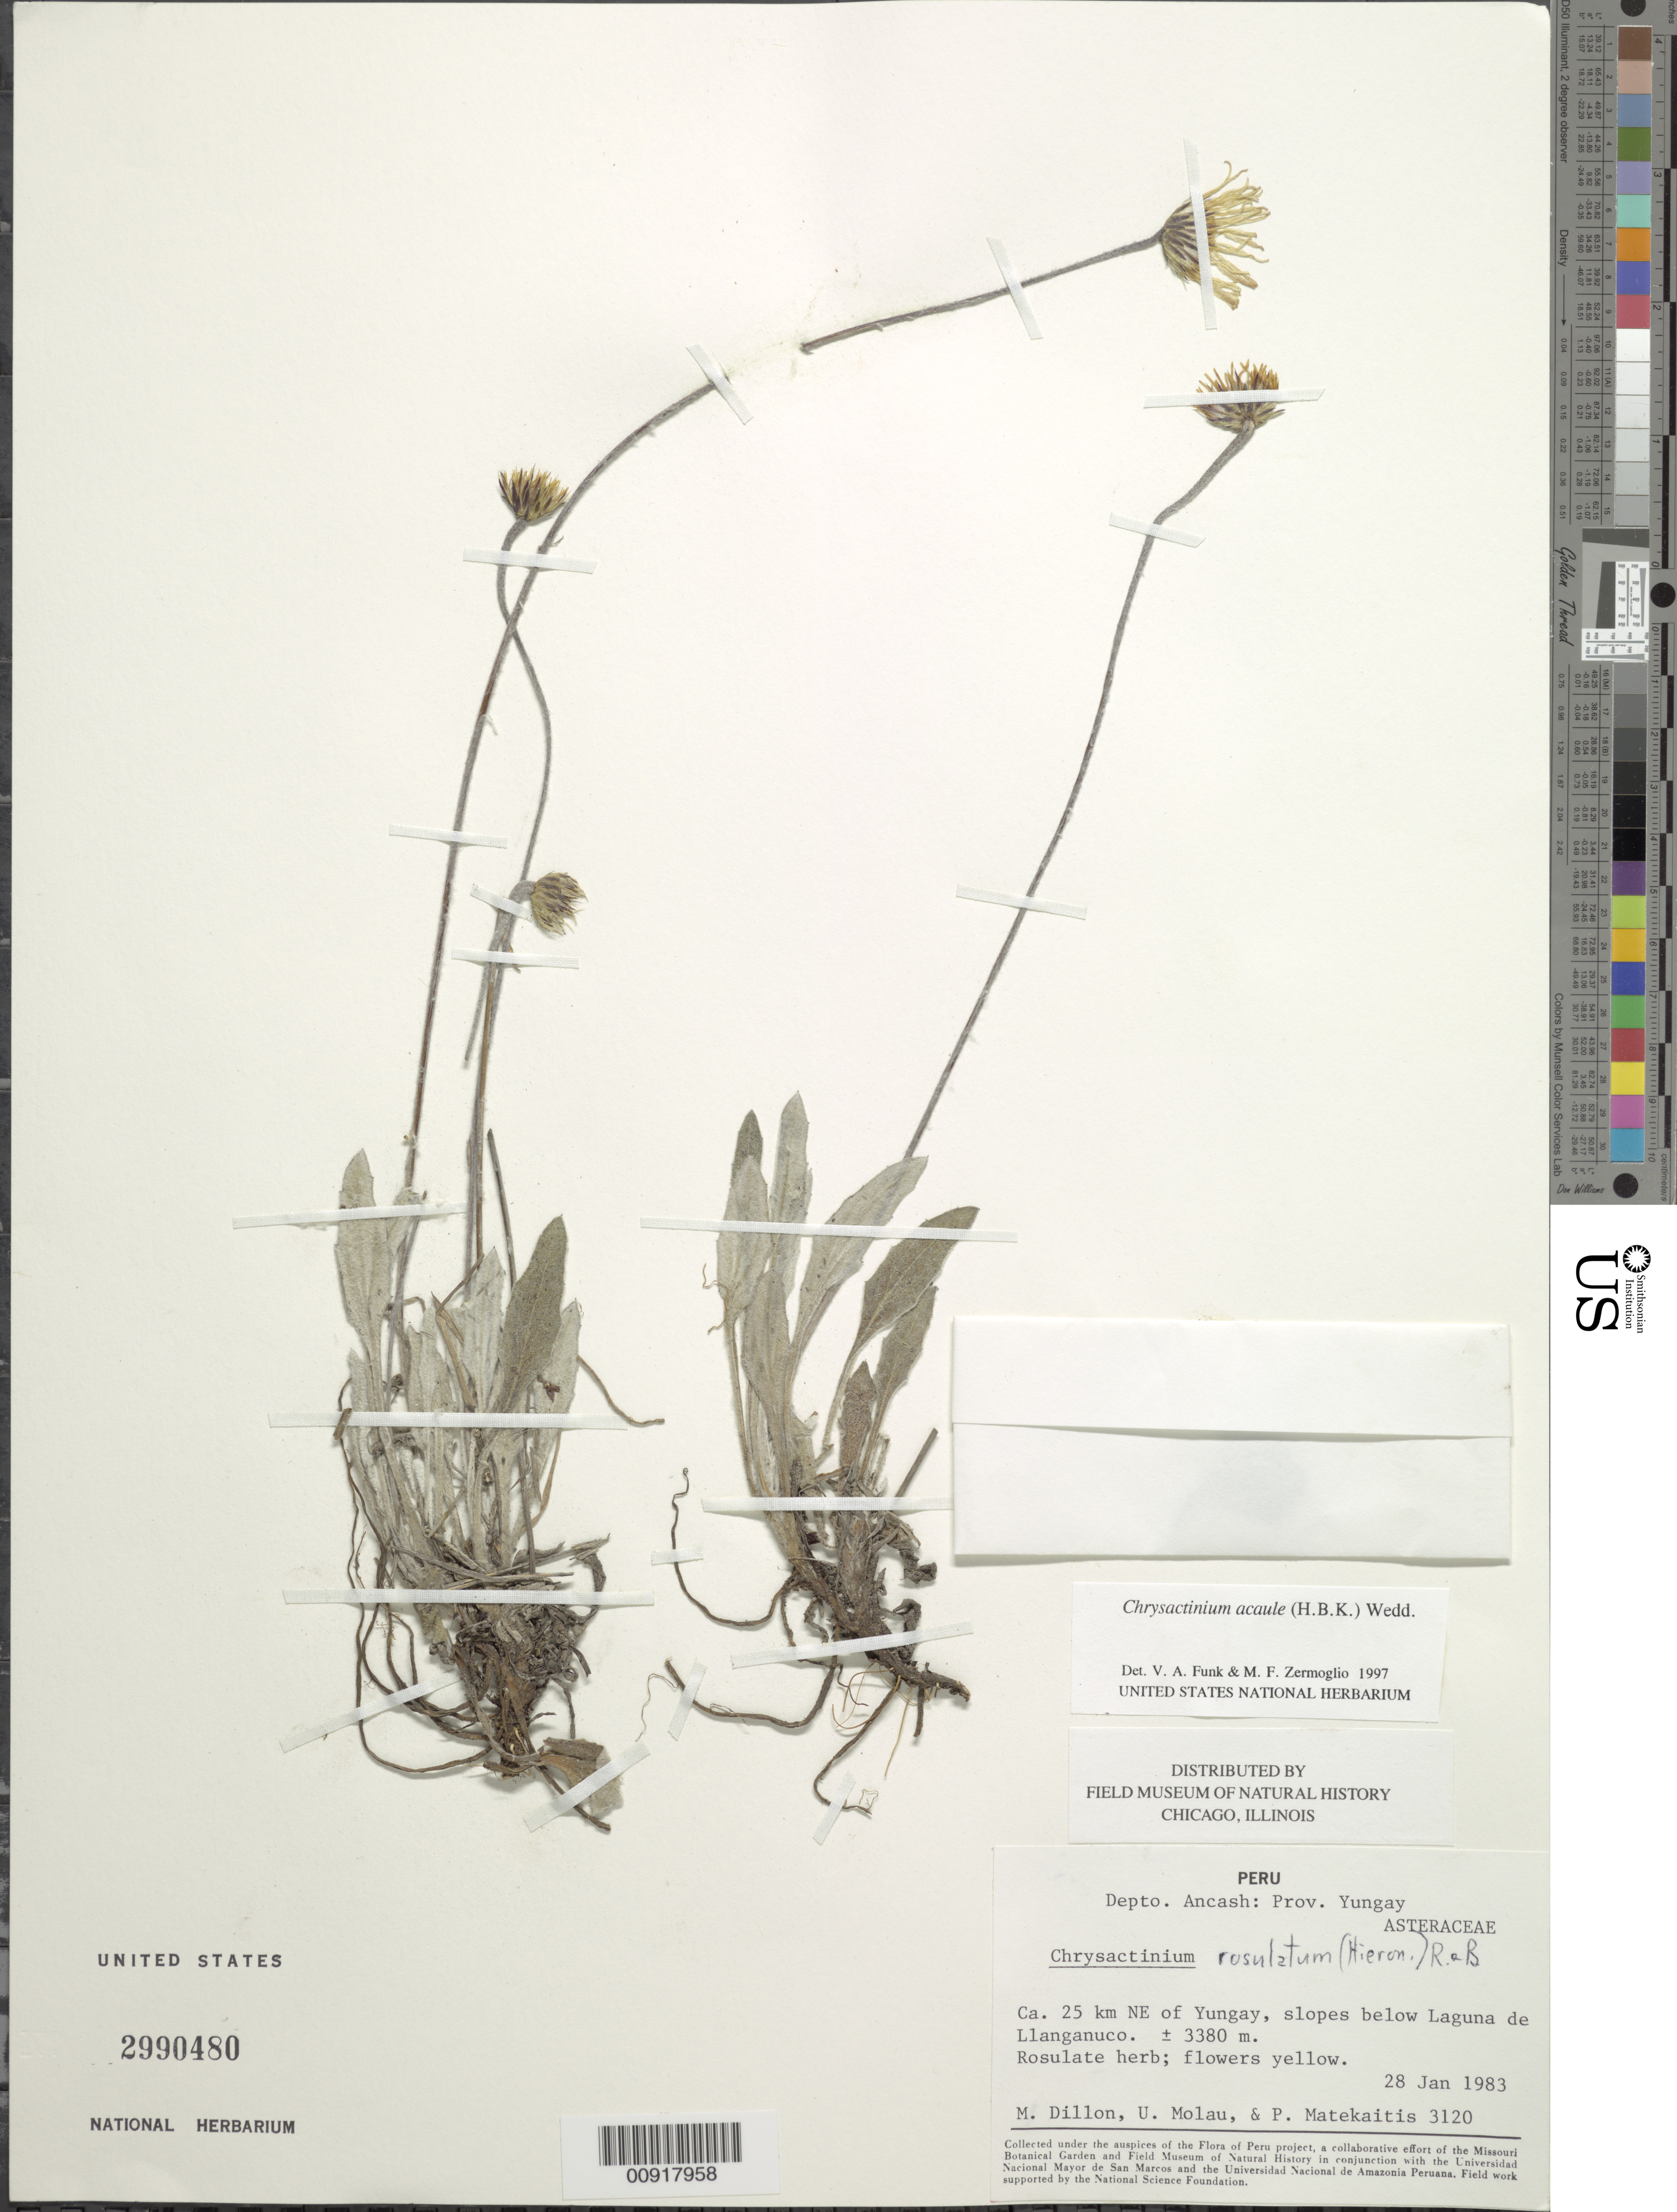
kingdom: Plantae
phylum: Tracheophyta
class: Magnoliopsida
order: Asterales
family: Asteraceae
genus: Chrysactinium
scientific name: Chrysactinium acaule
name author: (Kunth) Wedd.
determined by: Funk, V. A.; Zermoglio, M. F.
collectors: M. O. Dillon, U. Molau & P. Matekaitis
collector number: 3120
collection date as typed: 28 January 1983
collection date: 1983-01-28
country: Peru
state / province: Ancash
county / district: Yungay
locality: Prov. Yungay, Dpto. Ancash, ca. 25 km NE of Yungay, slopes below Laguna de Llanganuco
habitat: Slopes below laguna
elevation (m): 3380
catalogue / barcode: US 2990480